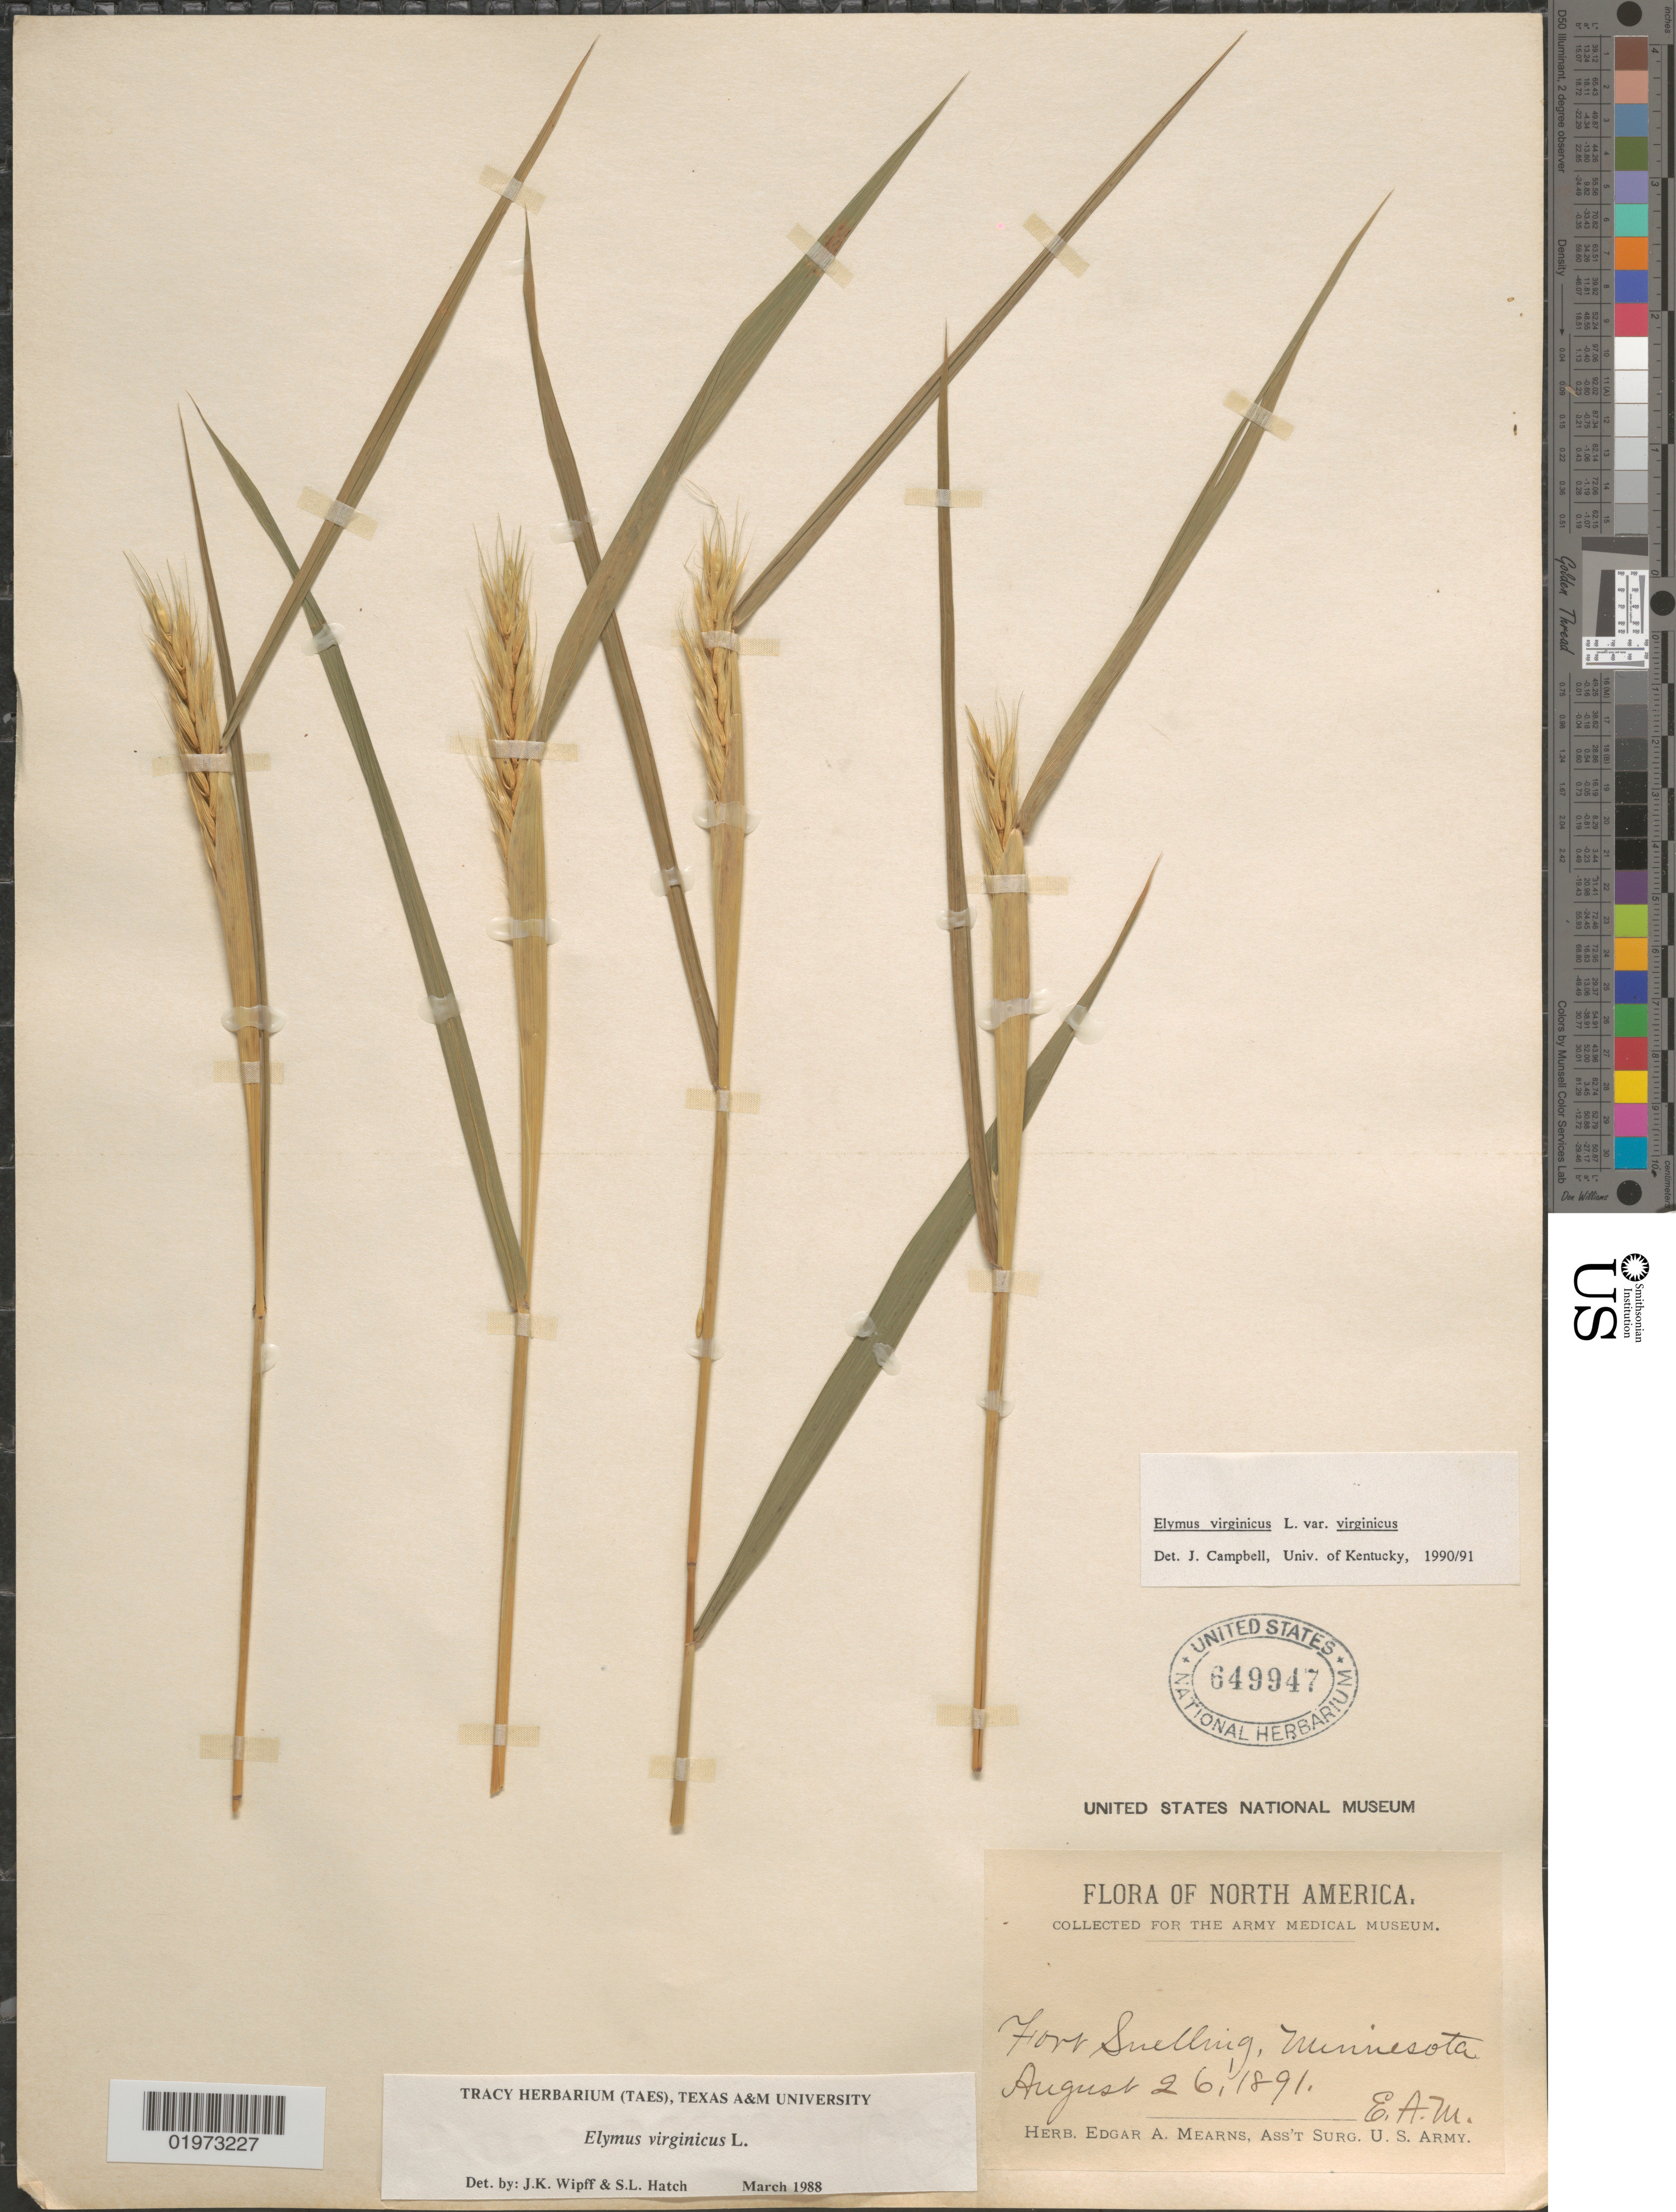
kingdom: Plantae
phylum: Tracheophyta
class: Liliopsida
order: Poales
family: Poaceae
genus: Elymus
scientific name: Elymus virginicus var. virginicus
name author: L.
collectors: E. A. Mearns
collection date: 1891-08-26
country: United States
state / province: Minnesota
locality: Fort Snelling.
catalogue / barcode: US 649947